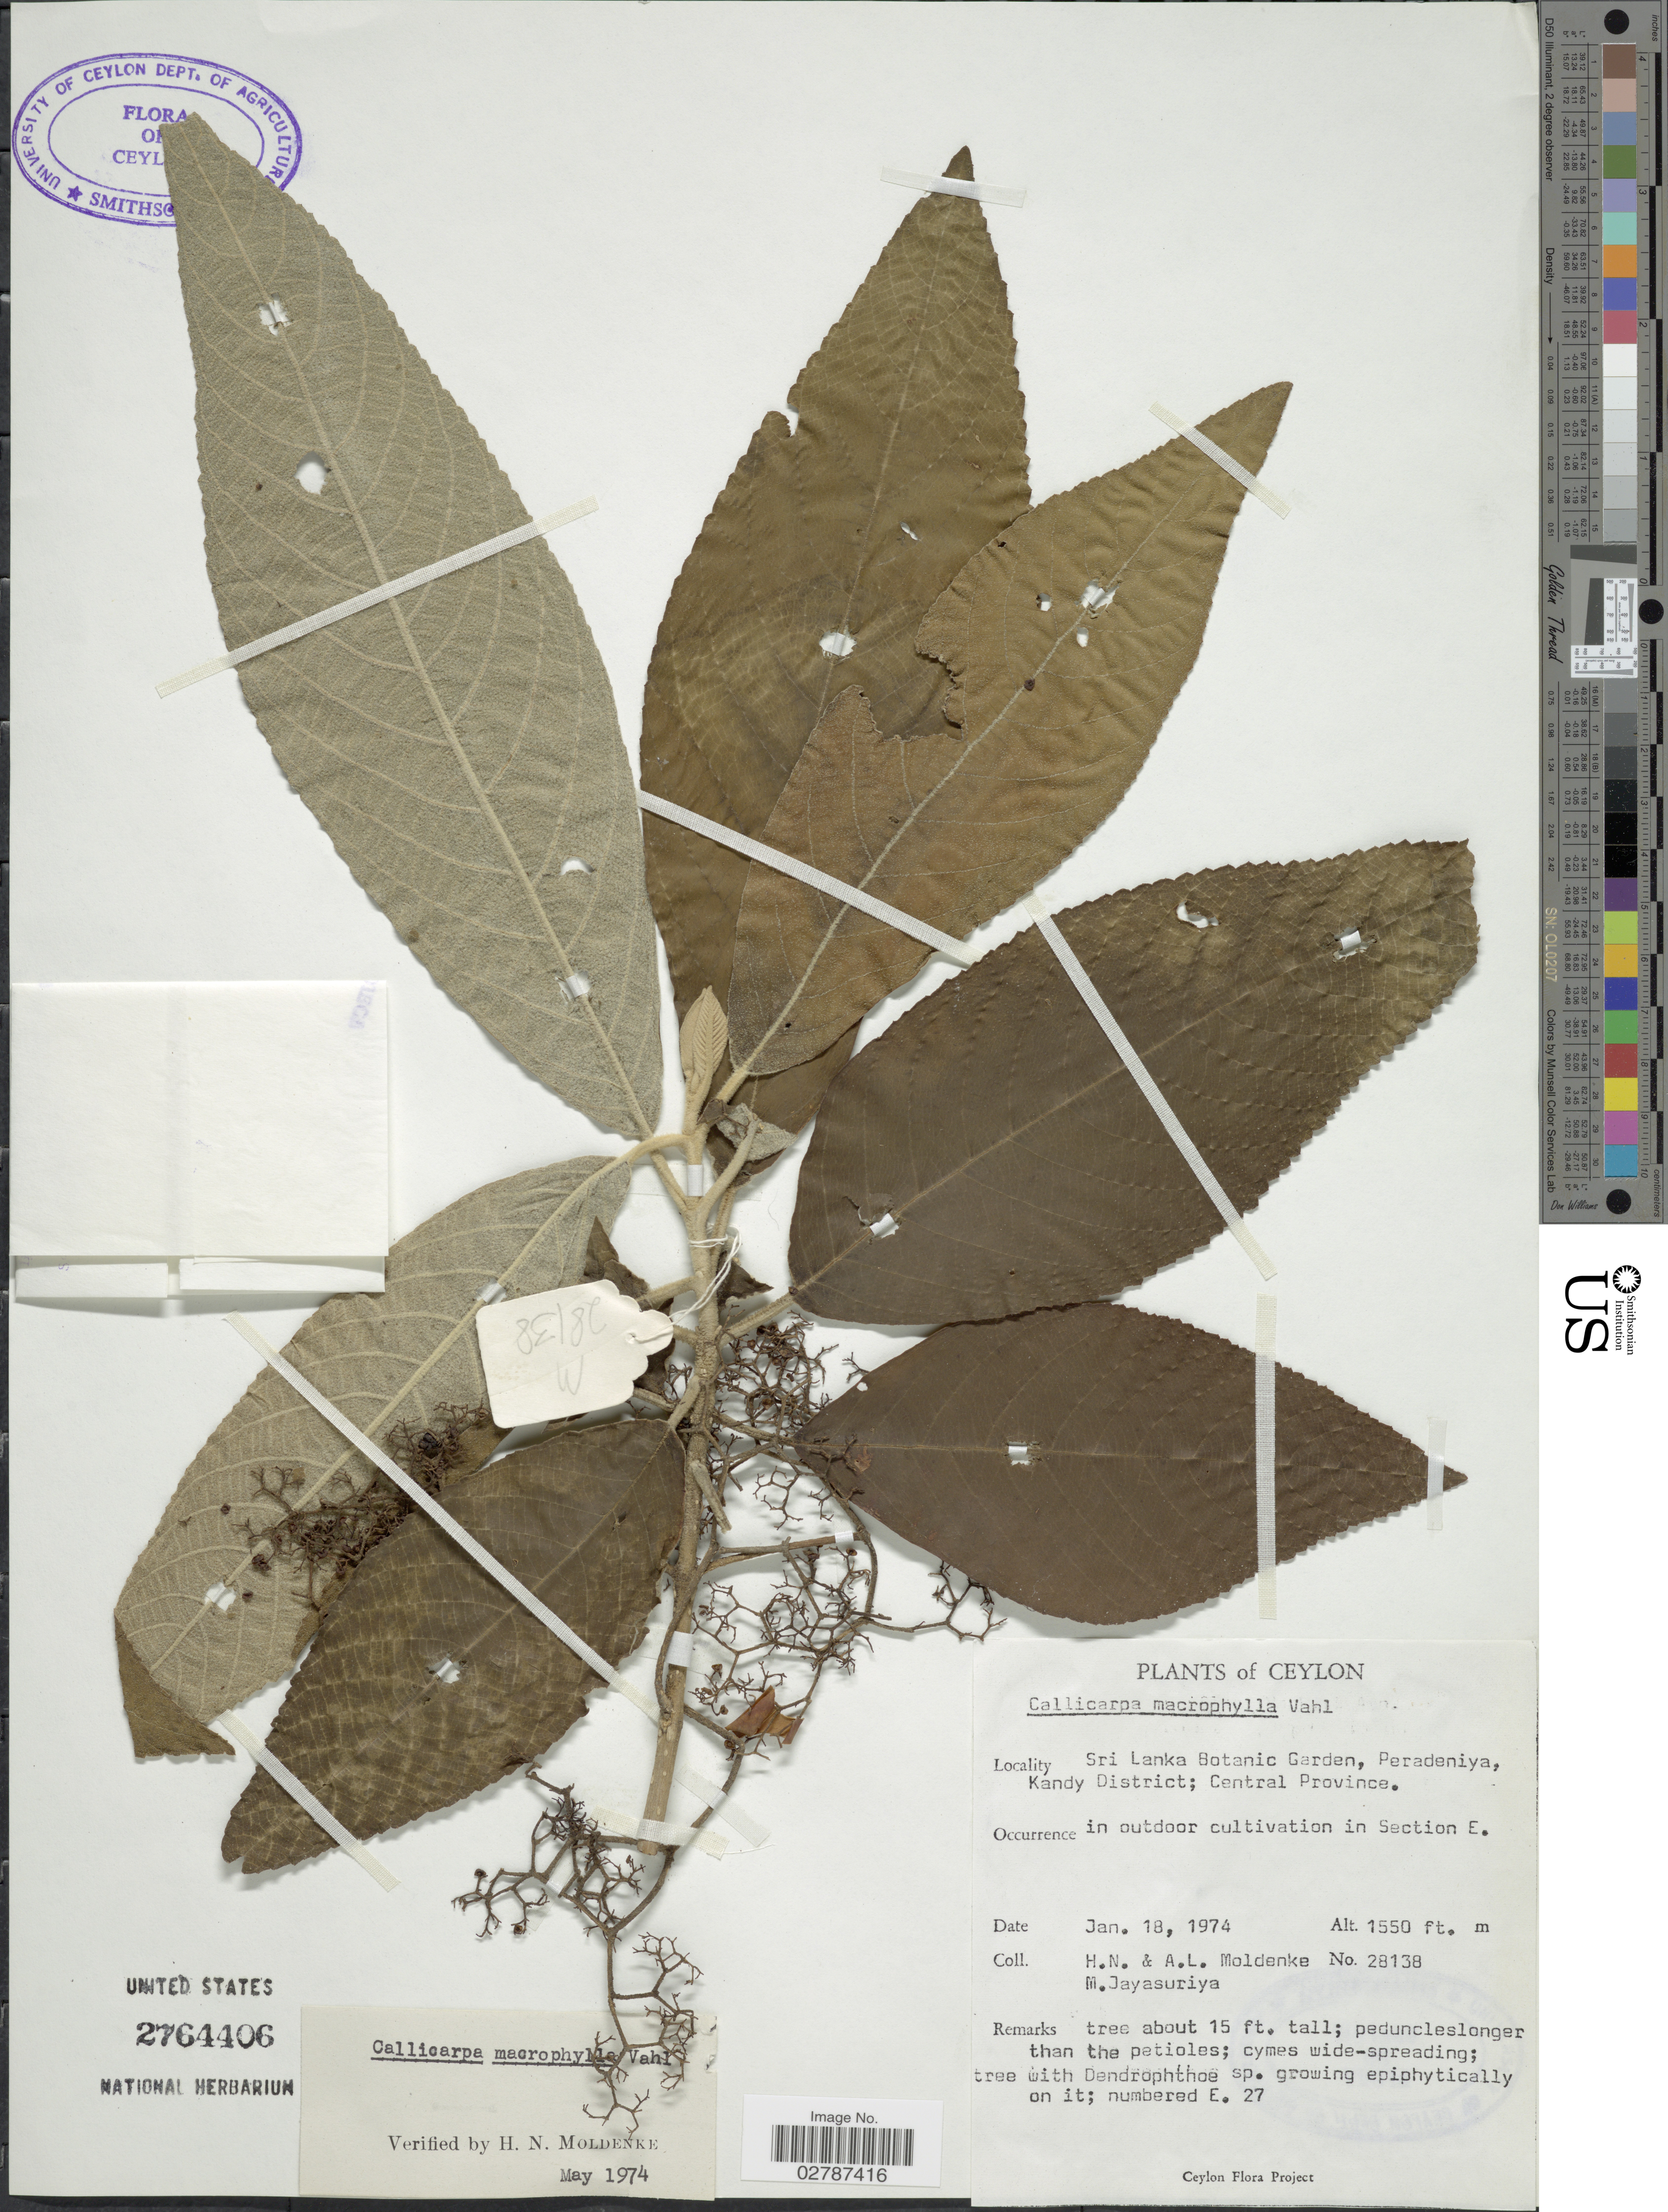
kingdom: Plantae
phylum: Tracheophyta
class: Magnoliopsida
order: Lamiales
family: Lamiaceae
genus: Callicarpa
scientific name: Callicarpa macrophylla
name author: Vahl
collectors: H. N. Moldenke, A. L. Moldenke & M. Jayasuriya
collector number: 28138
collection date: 1974-01-18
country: Sri Lanka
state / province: Central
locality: Ceylon. Sri Lanka Botanic Garden, Peradeniya, Kandy District; Central Province. In outdoor cultivation in Section E.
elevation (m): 472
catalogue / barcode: US 2764406